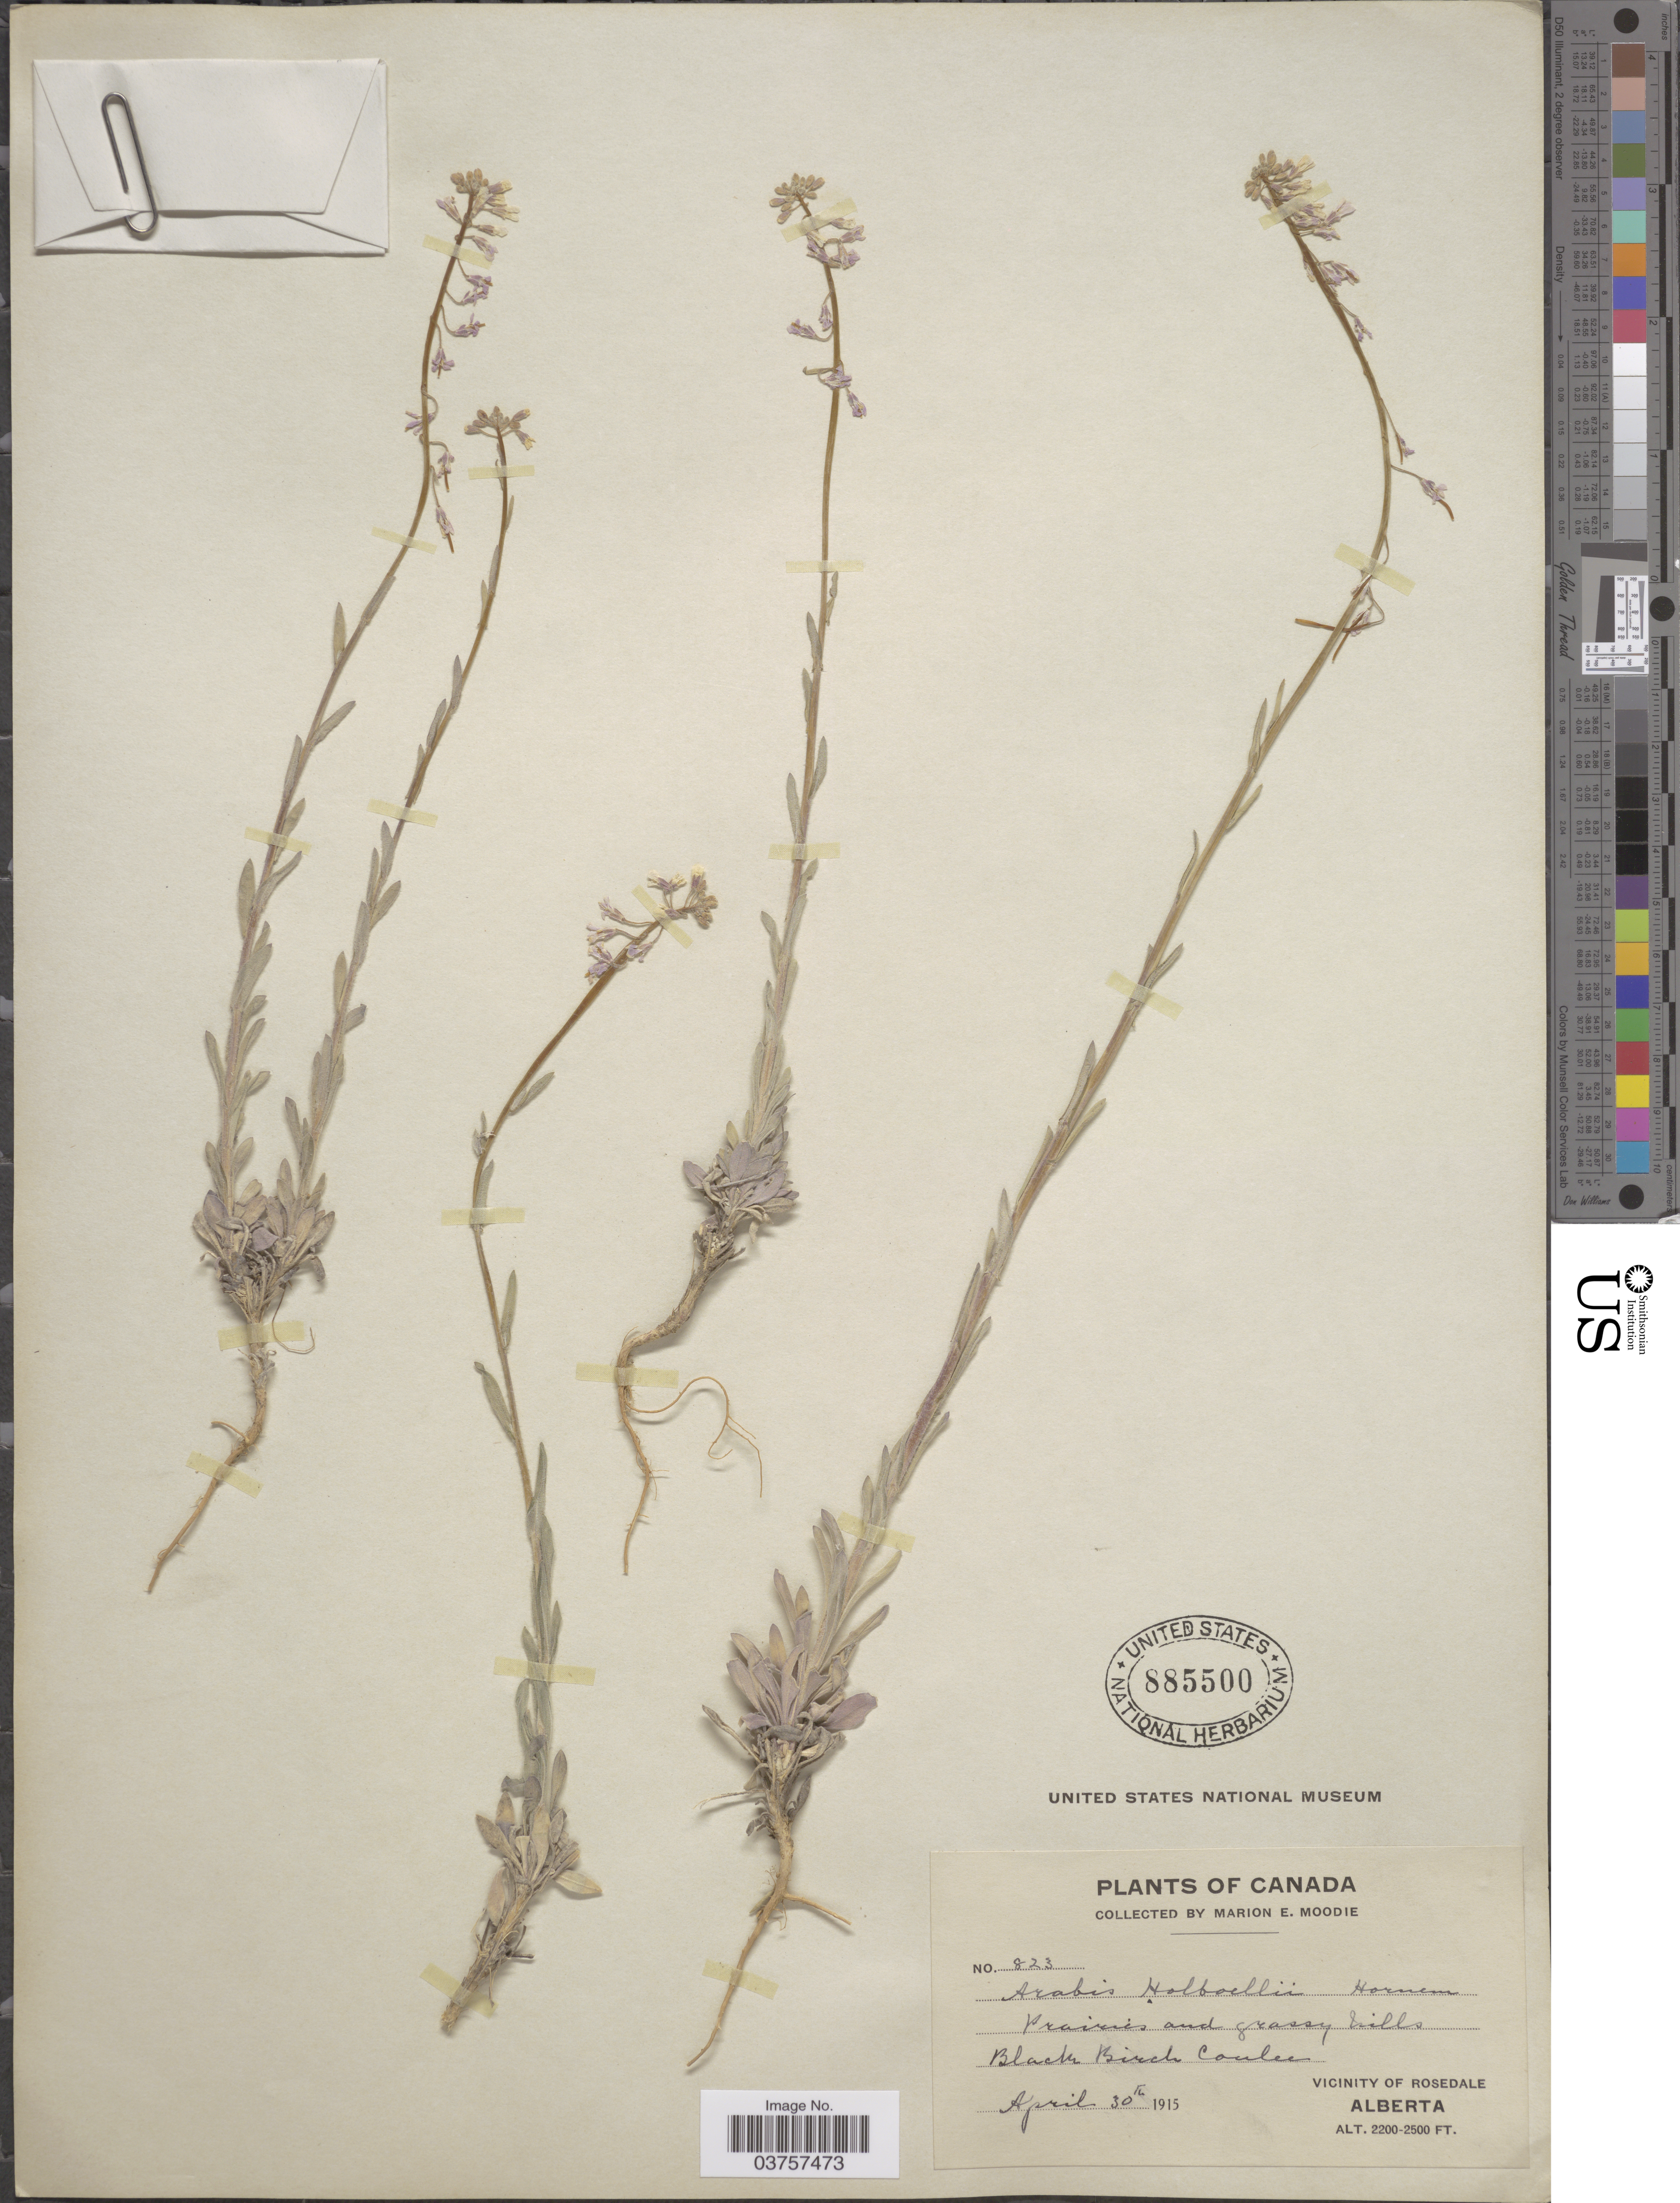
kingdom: Plantae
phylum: Tracheophyta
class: Magnoliopsida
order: Brassicales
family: Brassicaceae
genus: Arabis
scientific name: Arabis holboellii var. retrofracta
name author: Rydb.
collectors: M. E. Moodie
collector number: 823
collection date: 1915-04-30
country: Canada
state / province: Alberta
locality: Black Birch Coulee. Vicinity of Rosedale.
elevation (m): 671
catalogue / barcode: US 885500